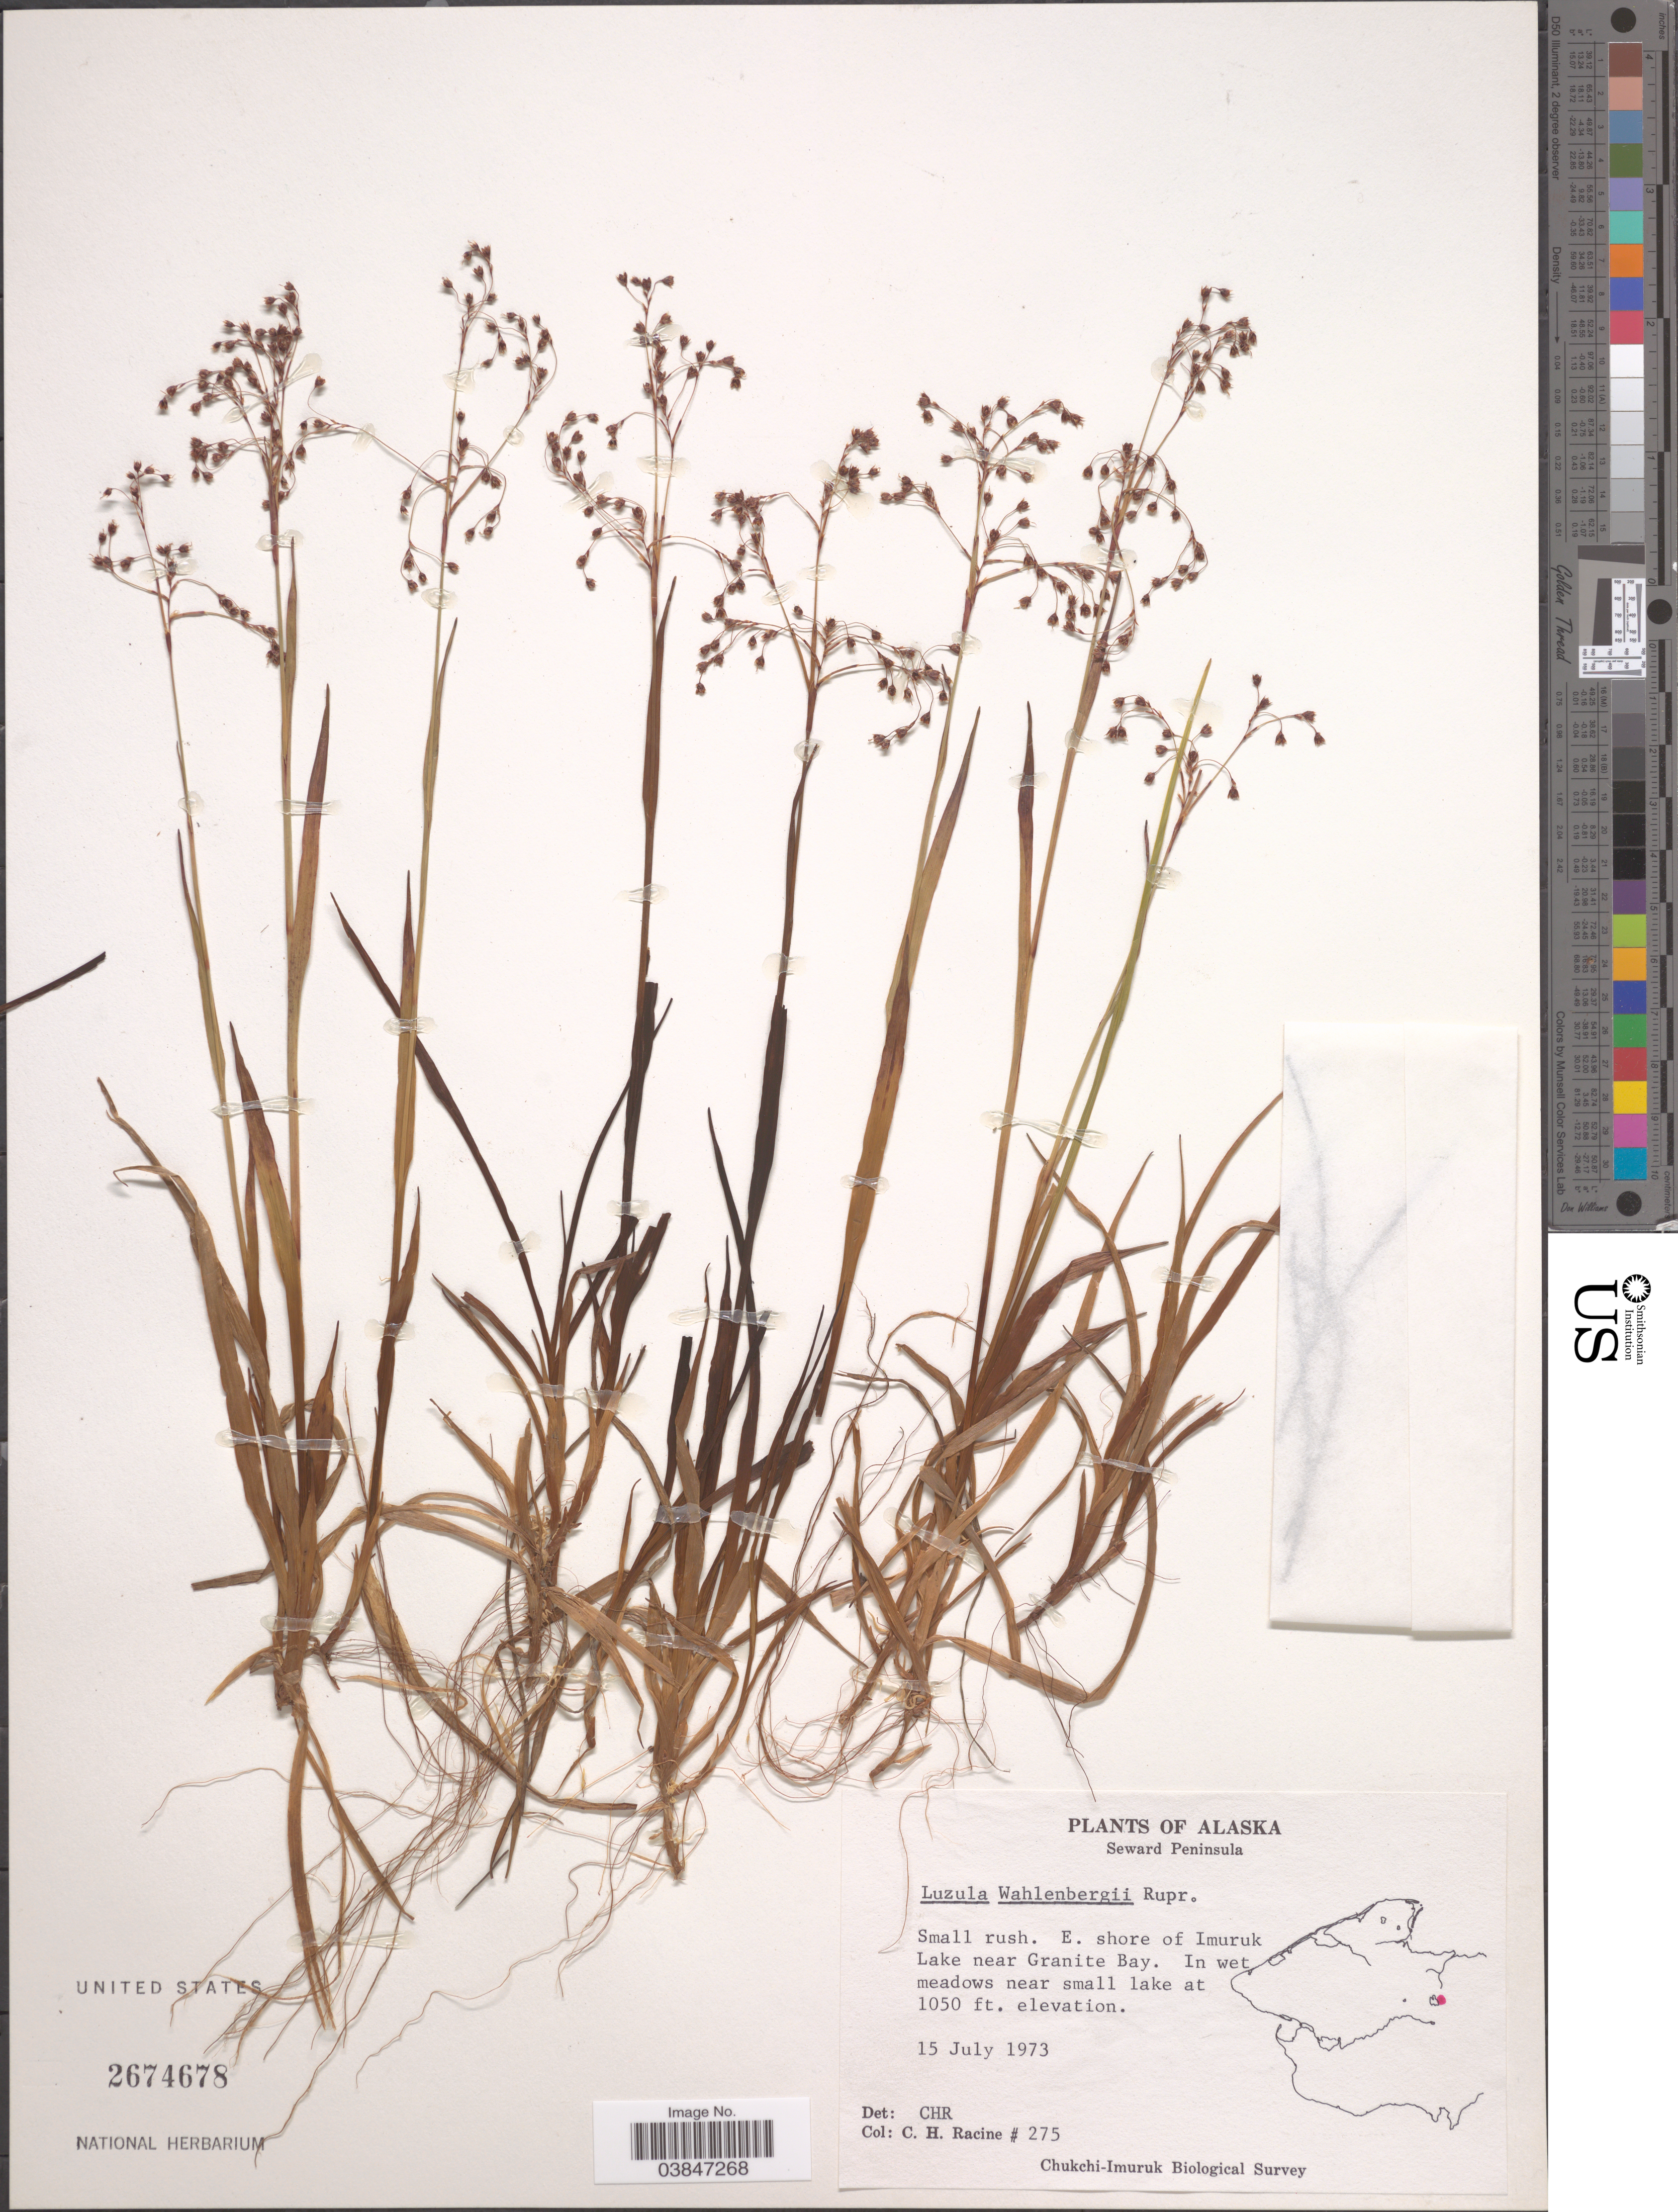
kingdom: Plantae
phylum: Tracheophyta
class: Liliopsida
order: Poales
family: Juncaceae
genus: Luzula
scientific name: Luzula wahlenbergii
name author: Rupr.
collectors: C. Racine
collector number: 275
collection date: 1973-07-15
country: United States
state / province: Alaska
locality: Seward Peninsula. E. shore of Imuruk Lake near Granite Bay. In wet meadows near small lake.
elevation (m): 320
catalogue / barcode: US 2674678